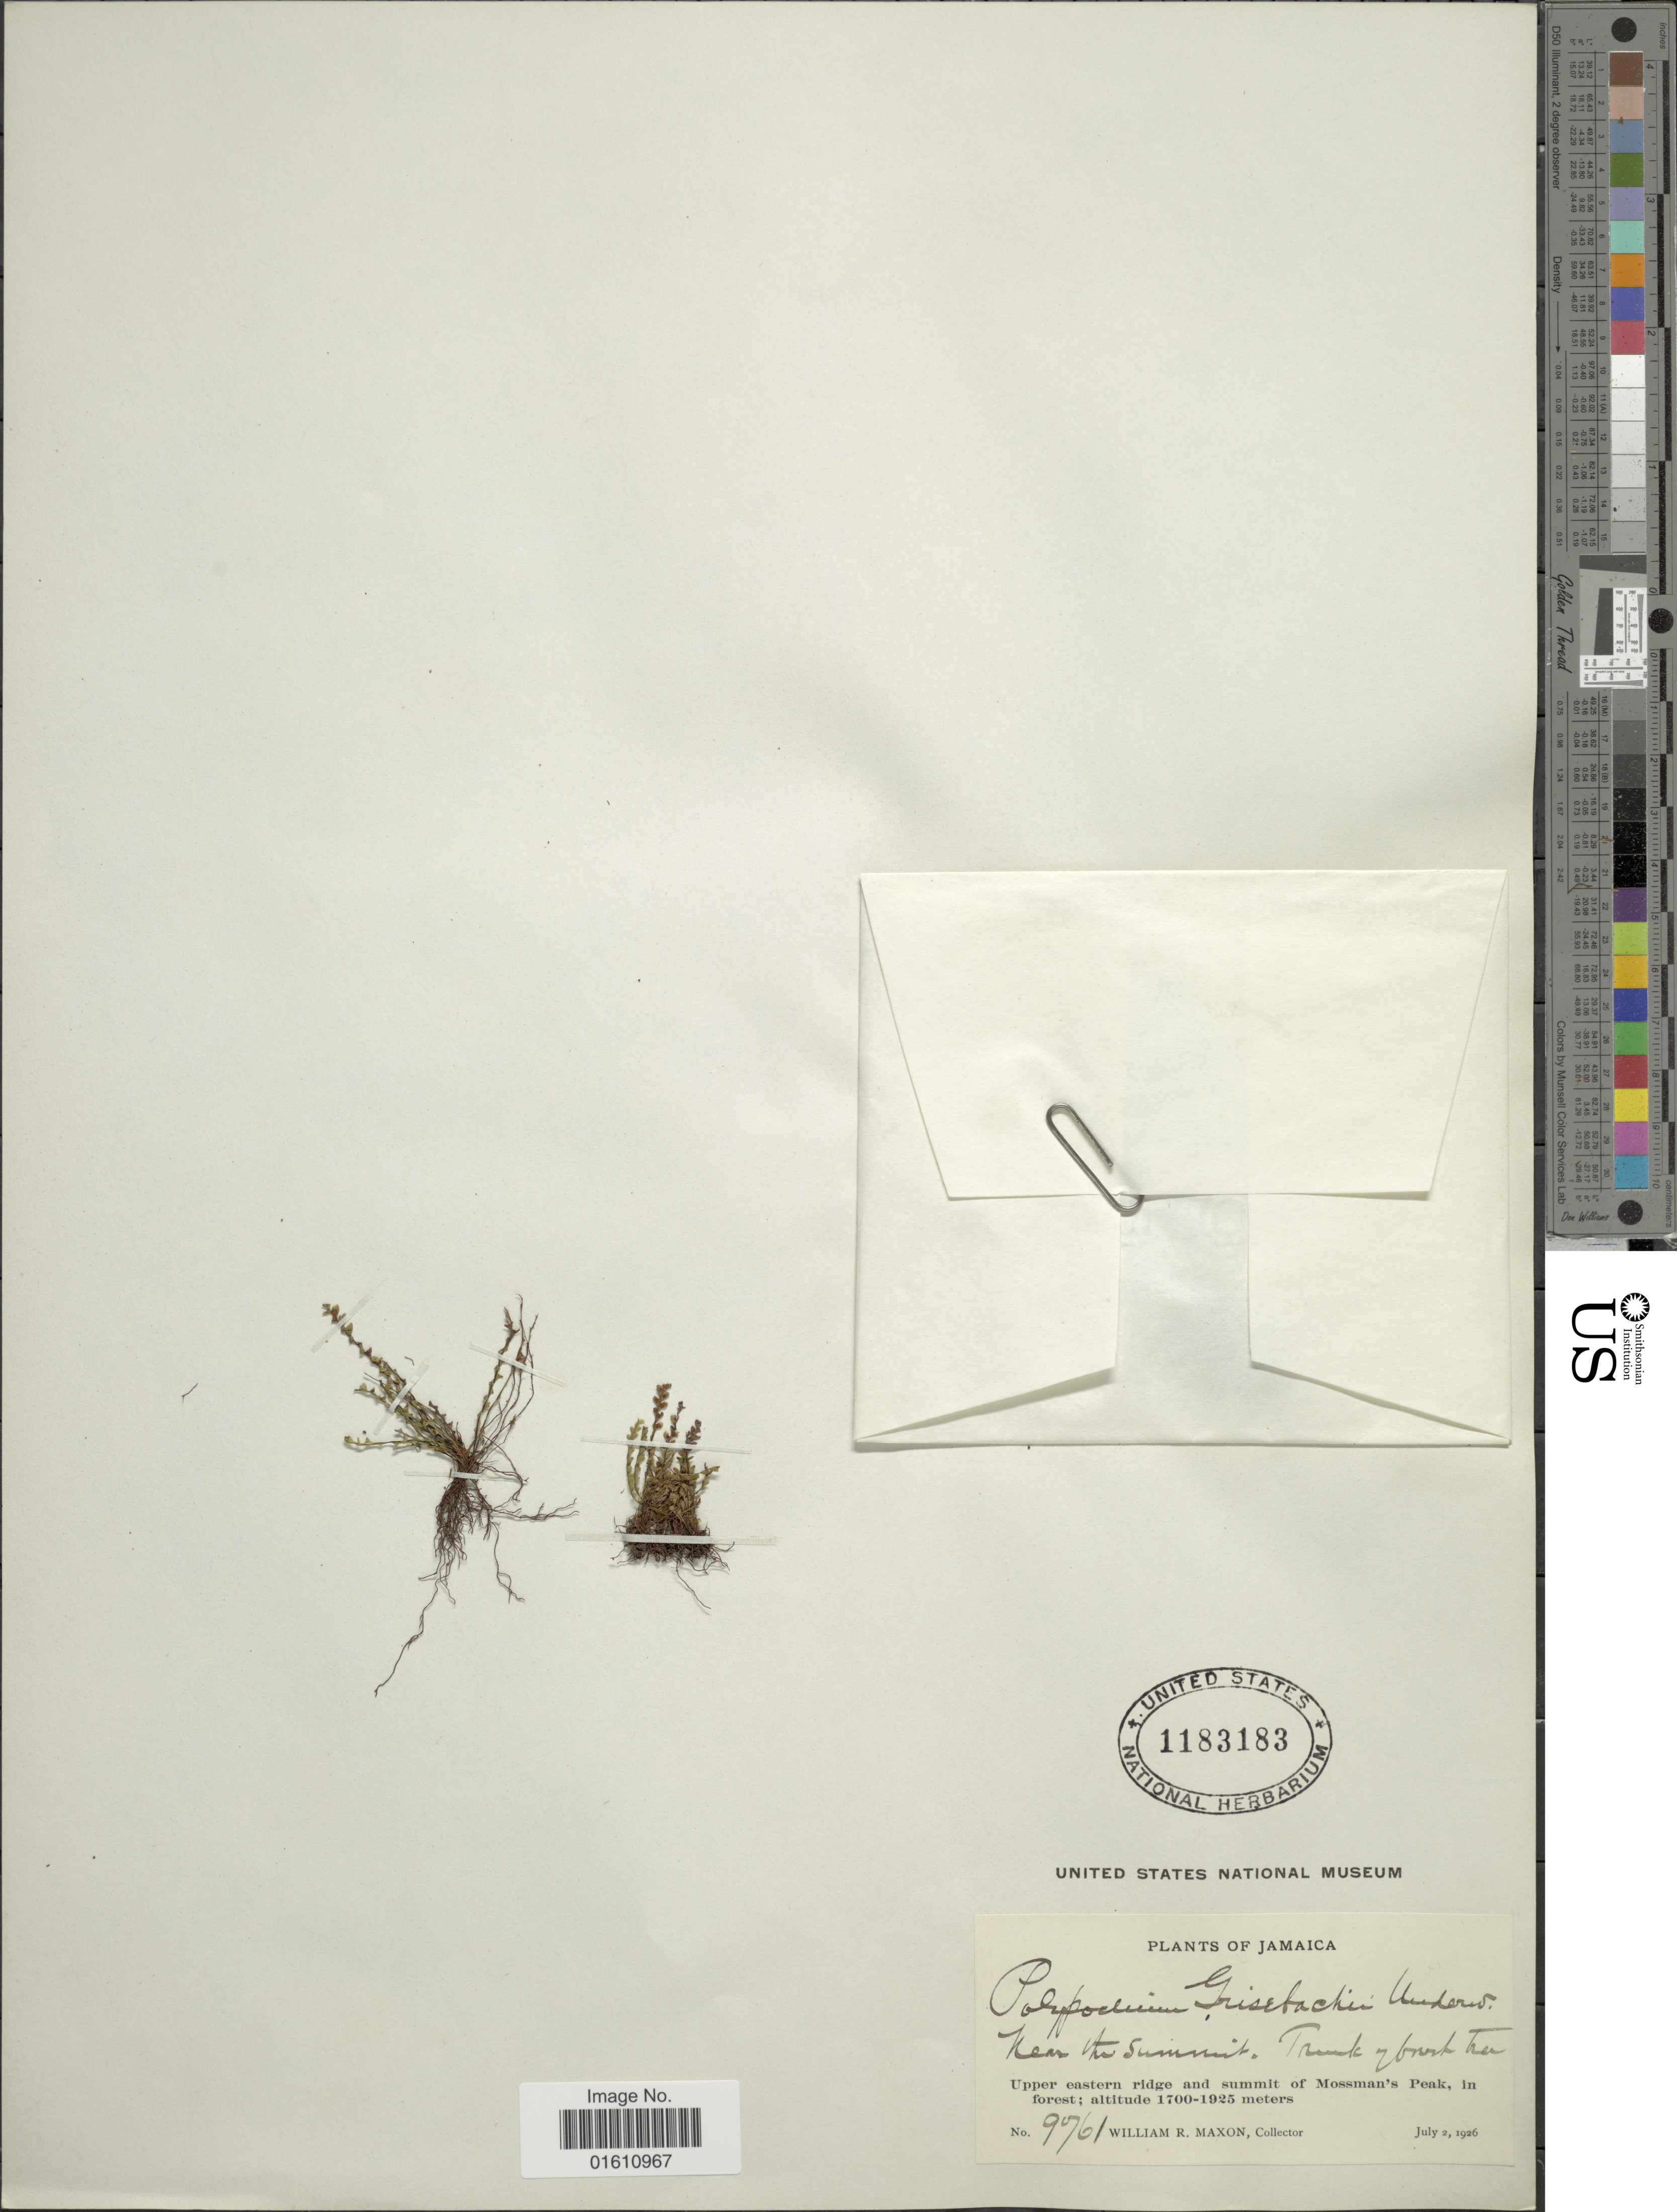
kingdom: Plantae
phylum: Tracheophyta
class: Polypodiopsida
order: Polypodiales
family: Polypodiaceae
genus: Moranopteris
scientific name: Moranopteris grisebachii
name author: (C. Chr.) R. Y. Hirai & J. Prado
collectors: W. R. Maxon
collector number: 9761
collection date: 1926-07-02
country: Jamaica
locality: Upper easten ridge and summit of Mossman's Peak, in forest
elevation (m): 1700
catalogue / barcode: US 1183183